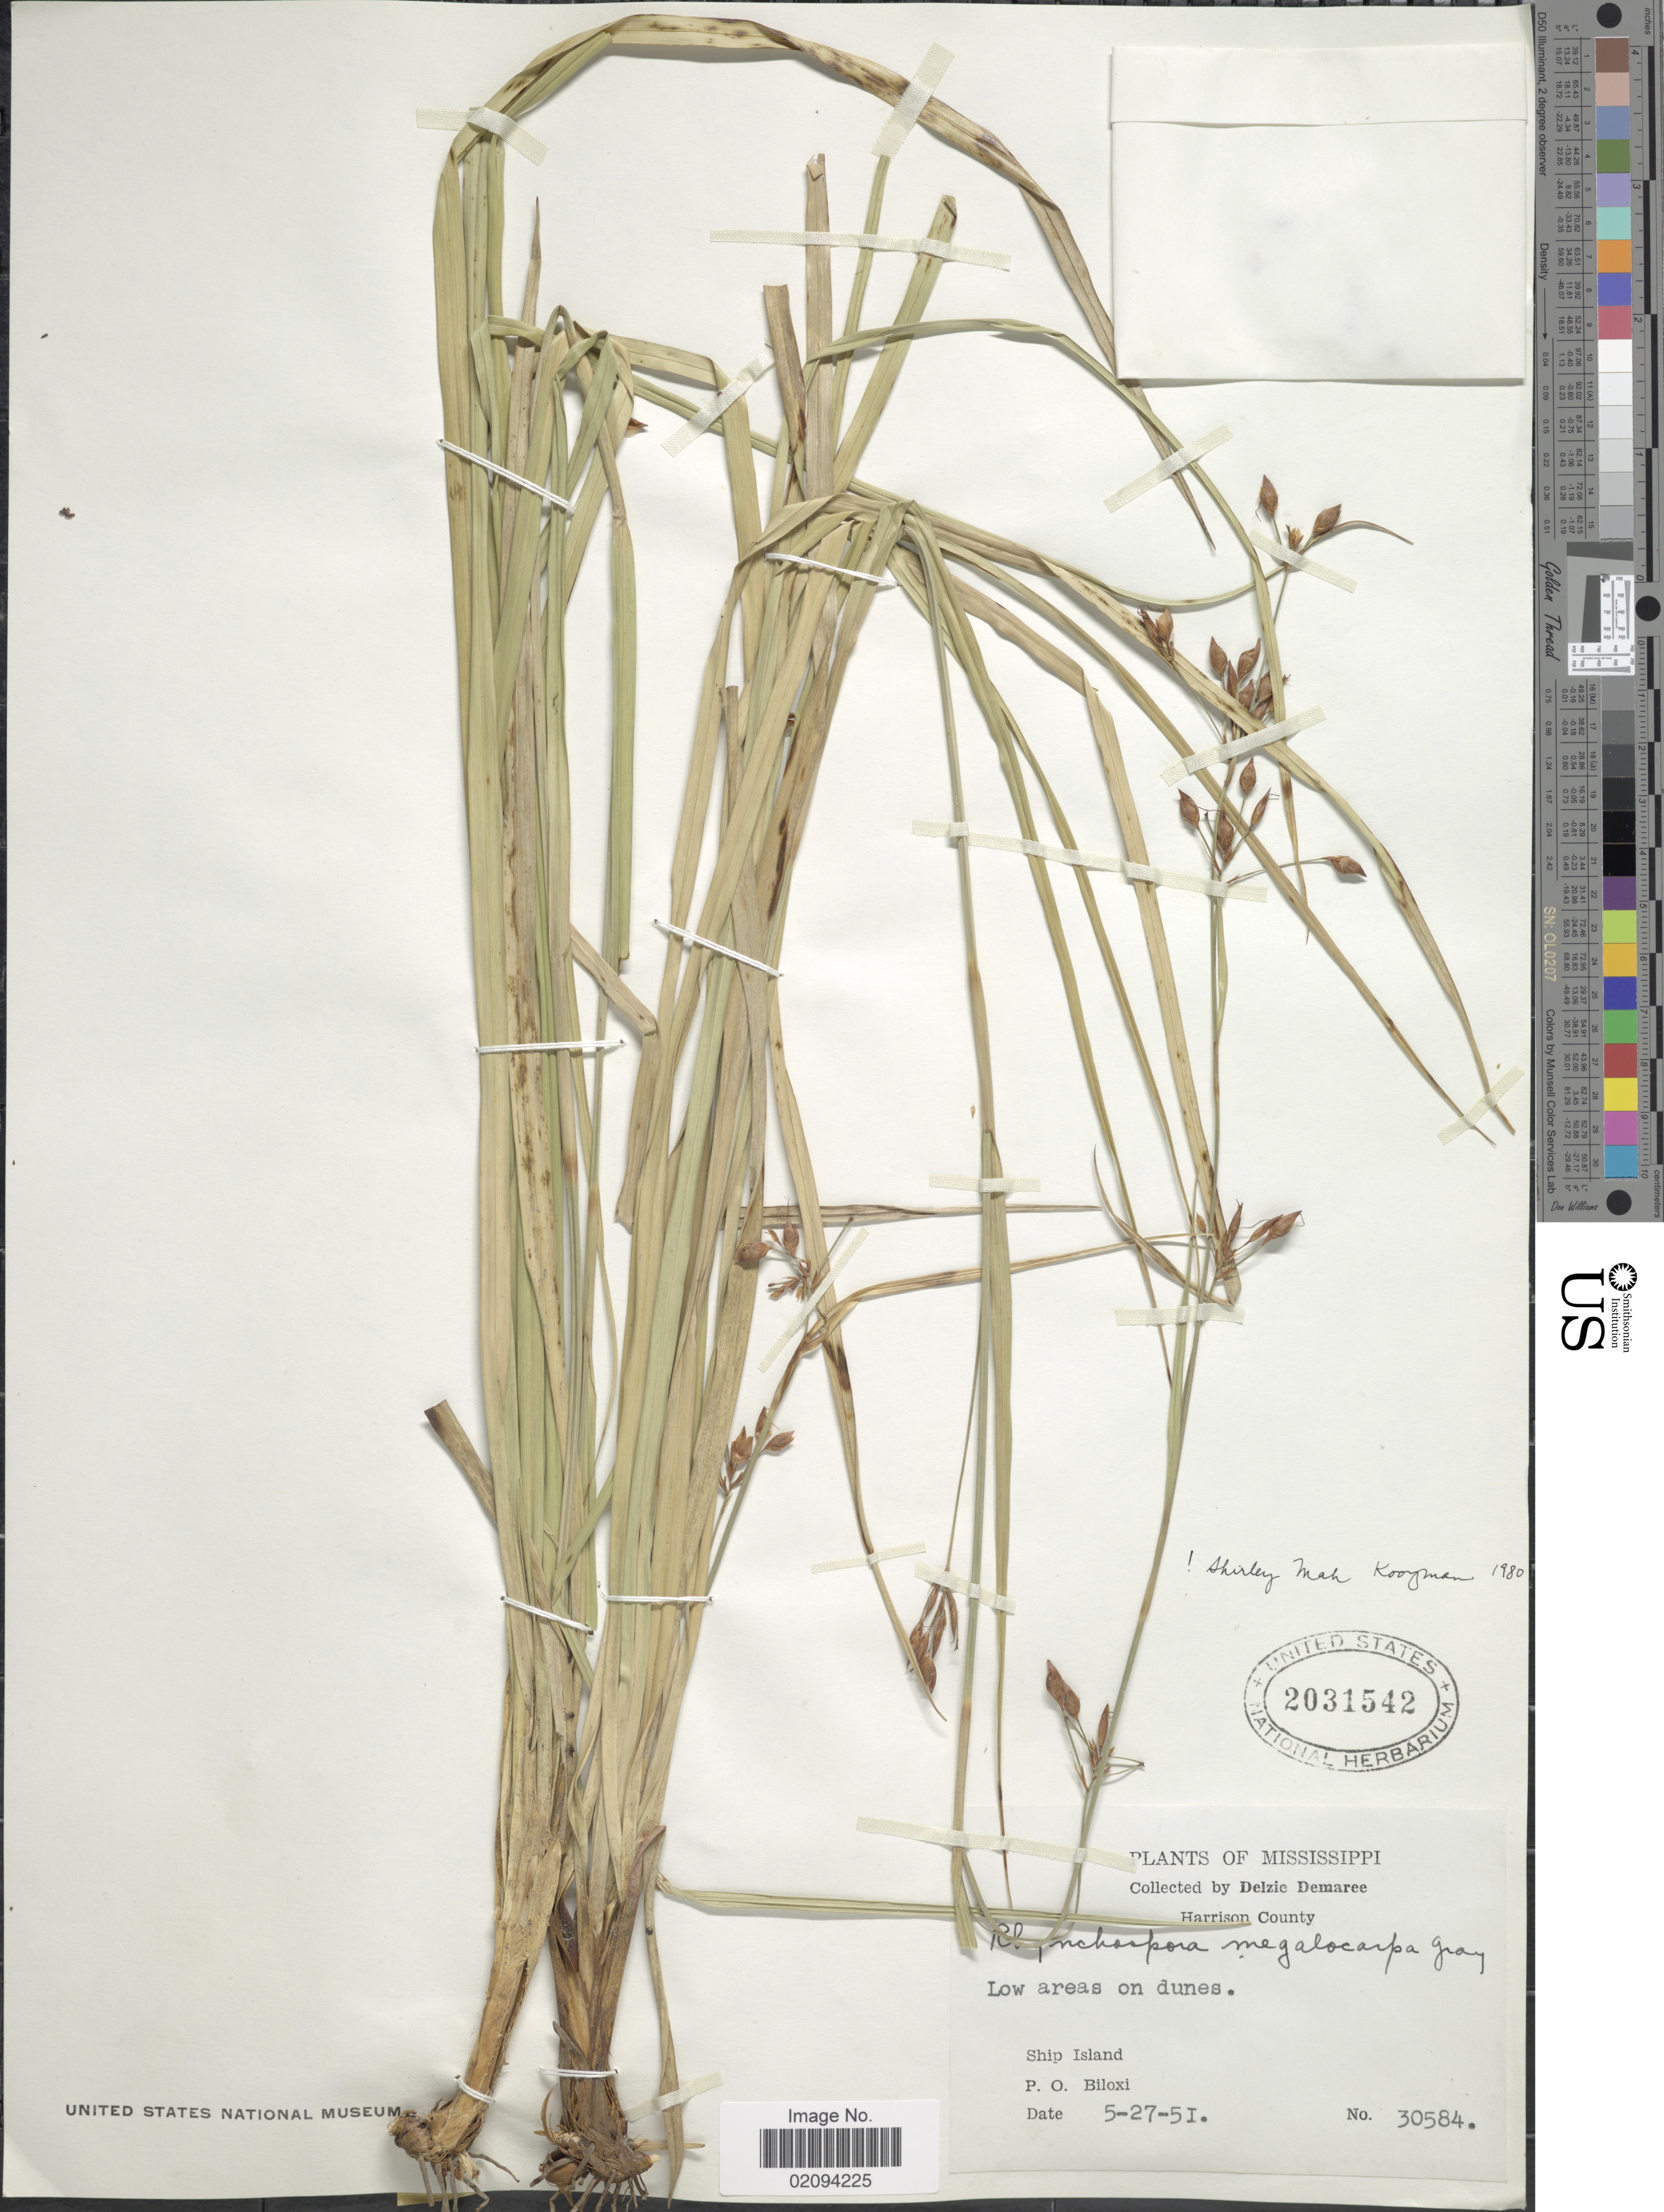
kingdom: Plantae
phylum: Tracheophyta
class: Liliopsida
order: Poales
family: Cyperaceae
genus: Rhynchospora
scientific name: Rhynchospora megalocarpa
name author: A. Gray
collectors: D. Demaree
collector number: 30584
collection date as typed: Transcribed d/m/y: 27/5/51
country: United States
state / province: Mississippi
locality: Harrison County. Ship Island. P.O. Biloxi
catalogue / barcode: US 2031542